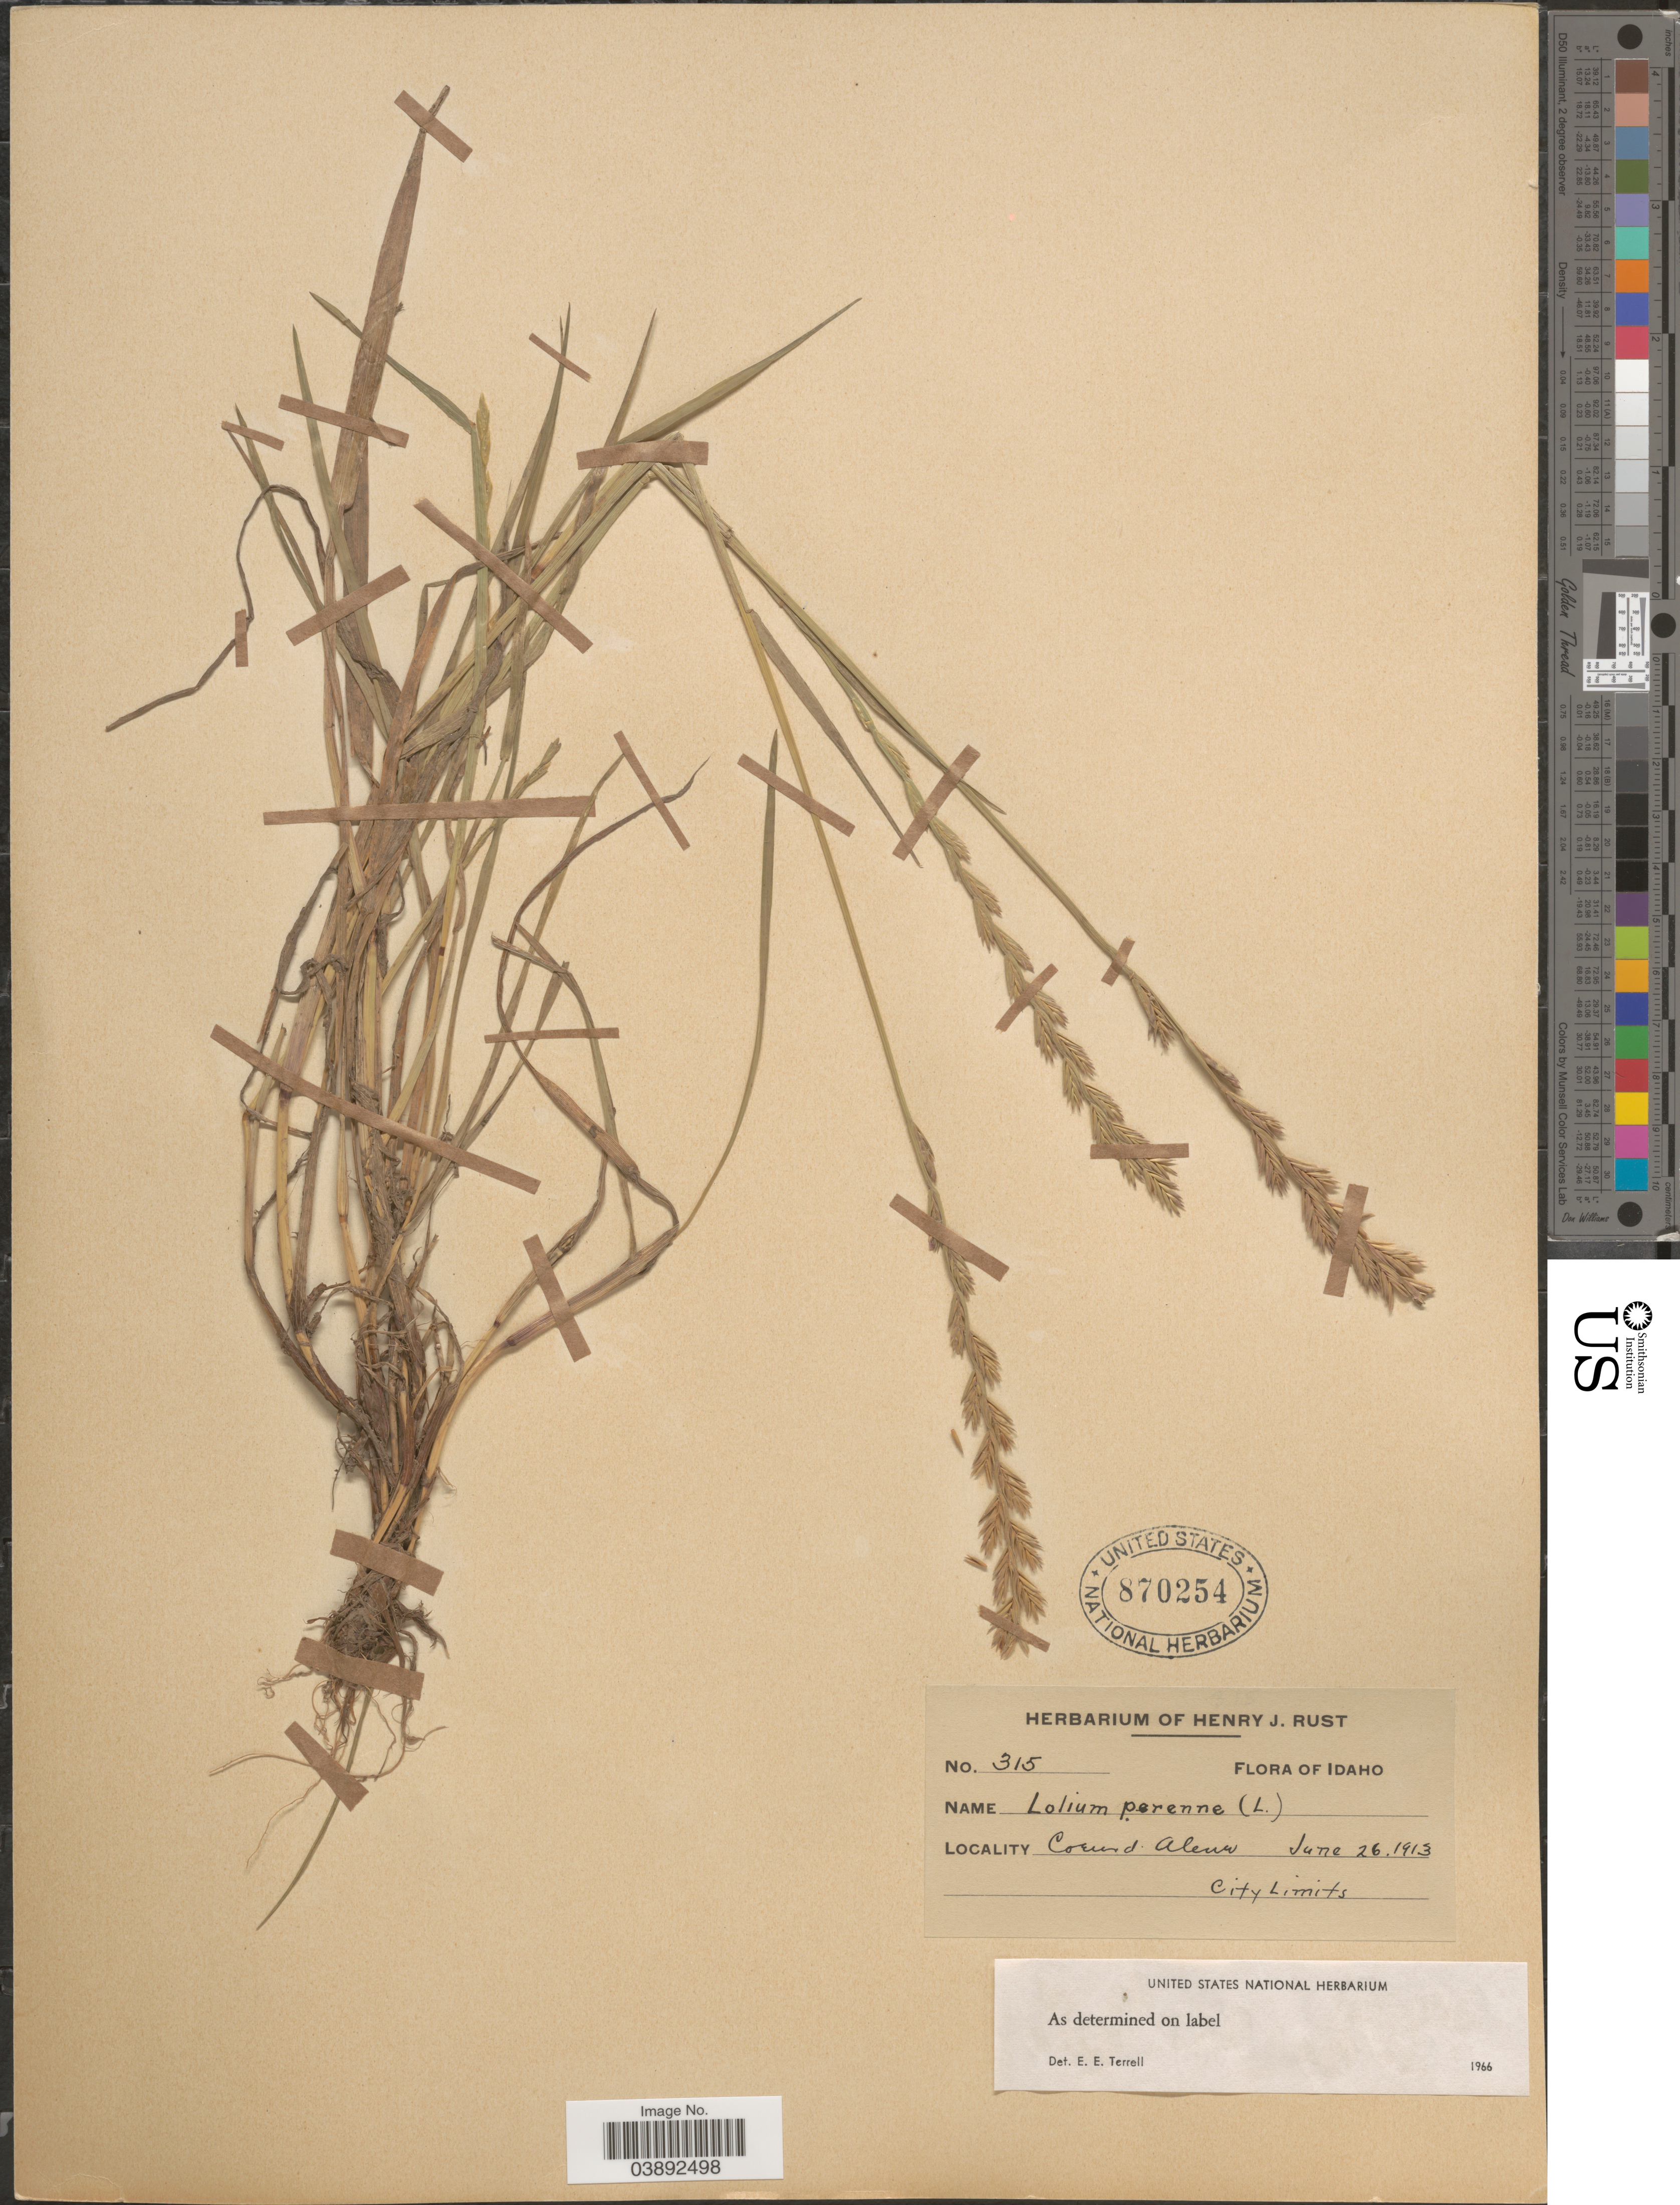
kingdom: Plantae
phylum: Tracheophyta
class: Liliopsida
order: Poales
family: Poaceae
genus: Lolium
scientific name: Lolium perenne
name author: L.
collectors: ex herb. Henry J. Rust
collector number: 315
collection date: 1913-06-26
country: United States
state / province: Idaho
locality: Coeur d Alene. City Limits.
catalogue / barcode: US 870254